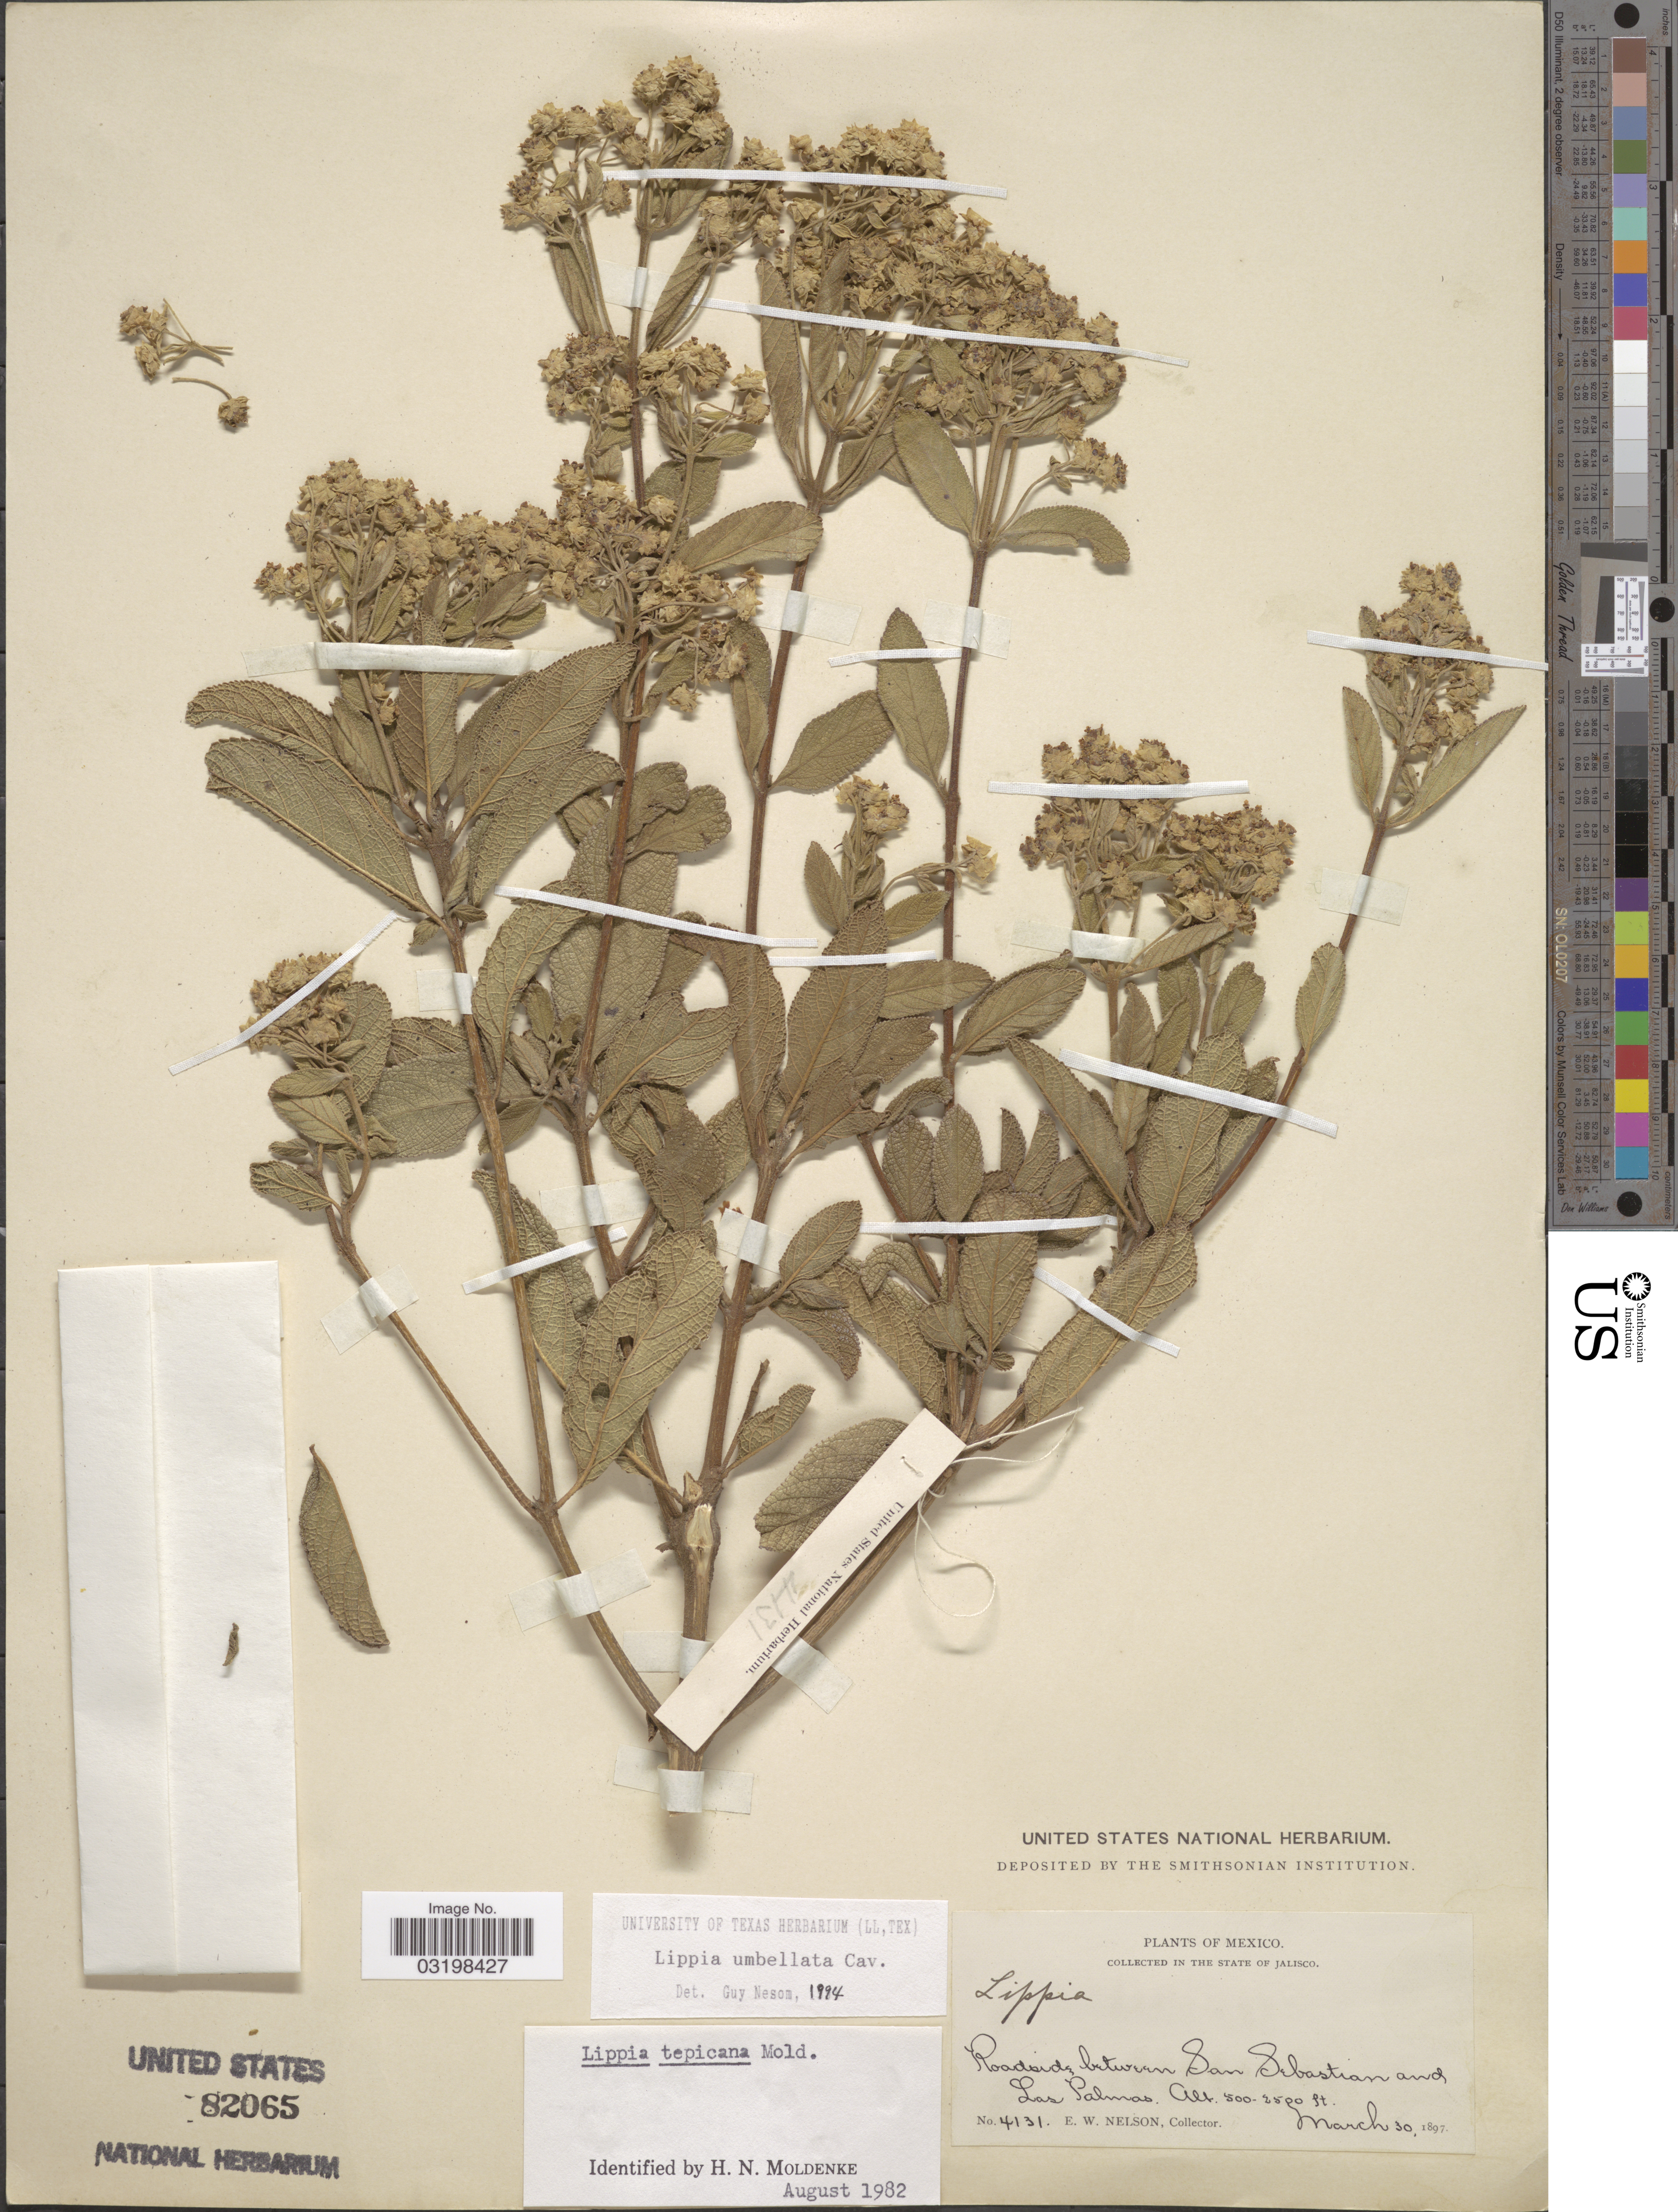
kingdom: Plantae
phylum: Tracheophyta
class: Magnoliopsida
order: Lamiales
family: Verbenaceae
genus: Lippia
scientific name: Lippia umbellata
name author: Cav.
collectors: E. W. Nelson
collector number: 4131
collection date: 1897-03-30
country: Mexico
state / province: Jalisco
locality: Roadside between San Sebastian and Las Palmas.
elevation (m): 152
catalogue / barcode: US 82065